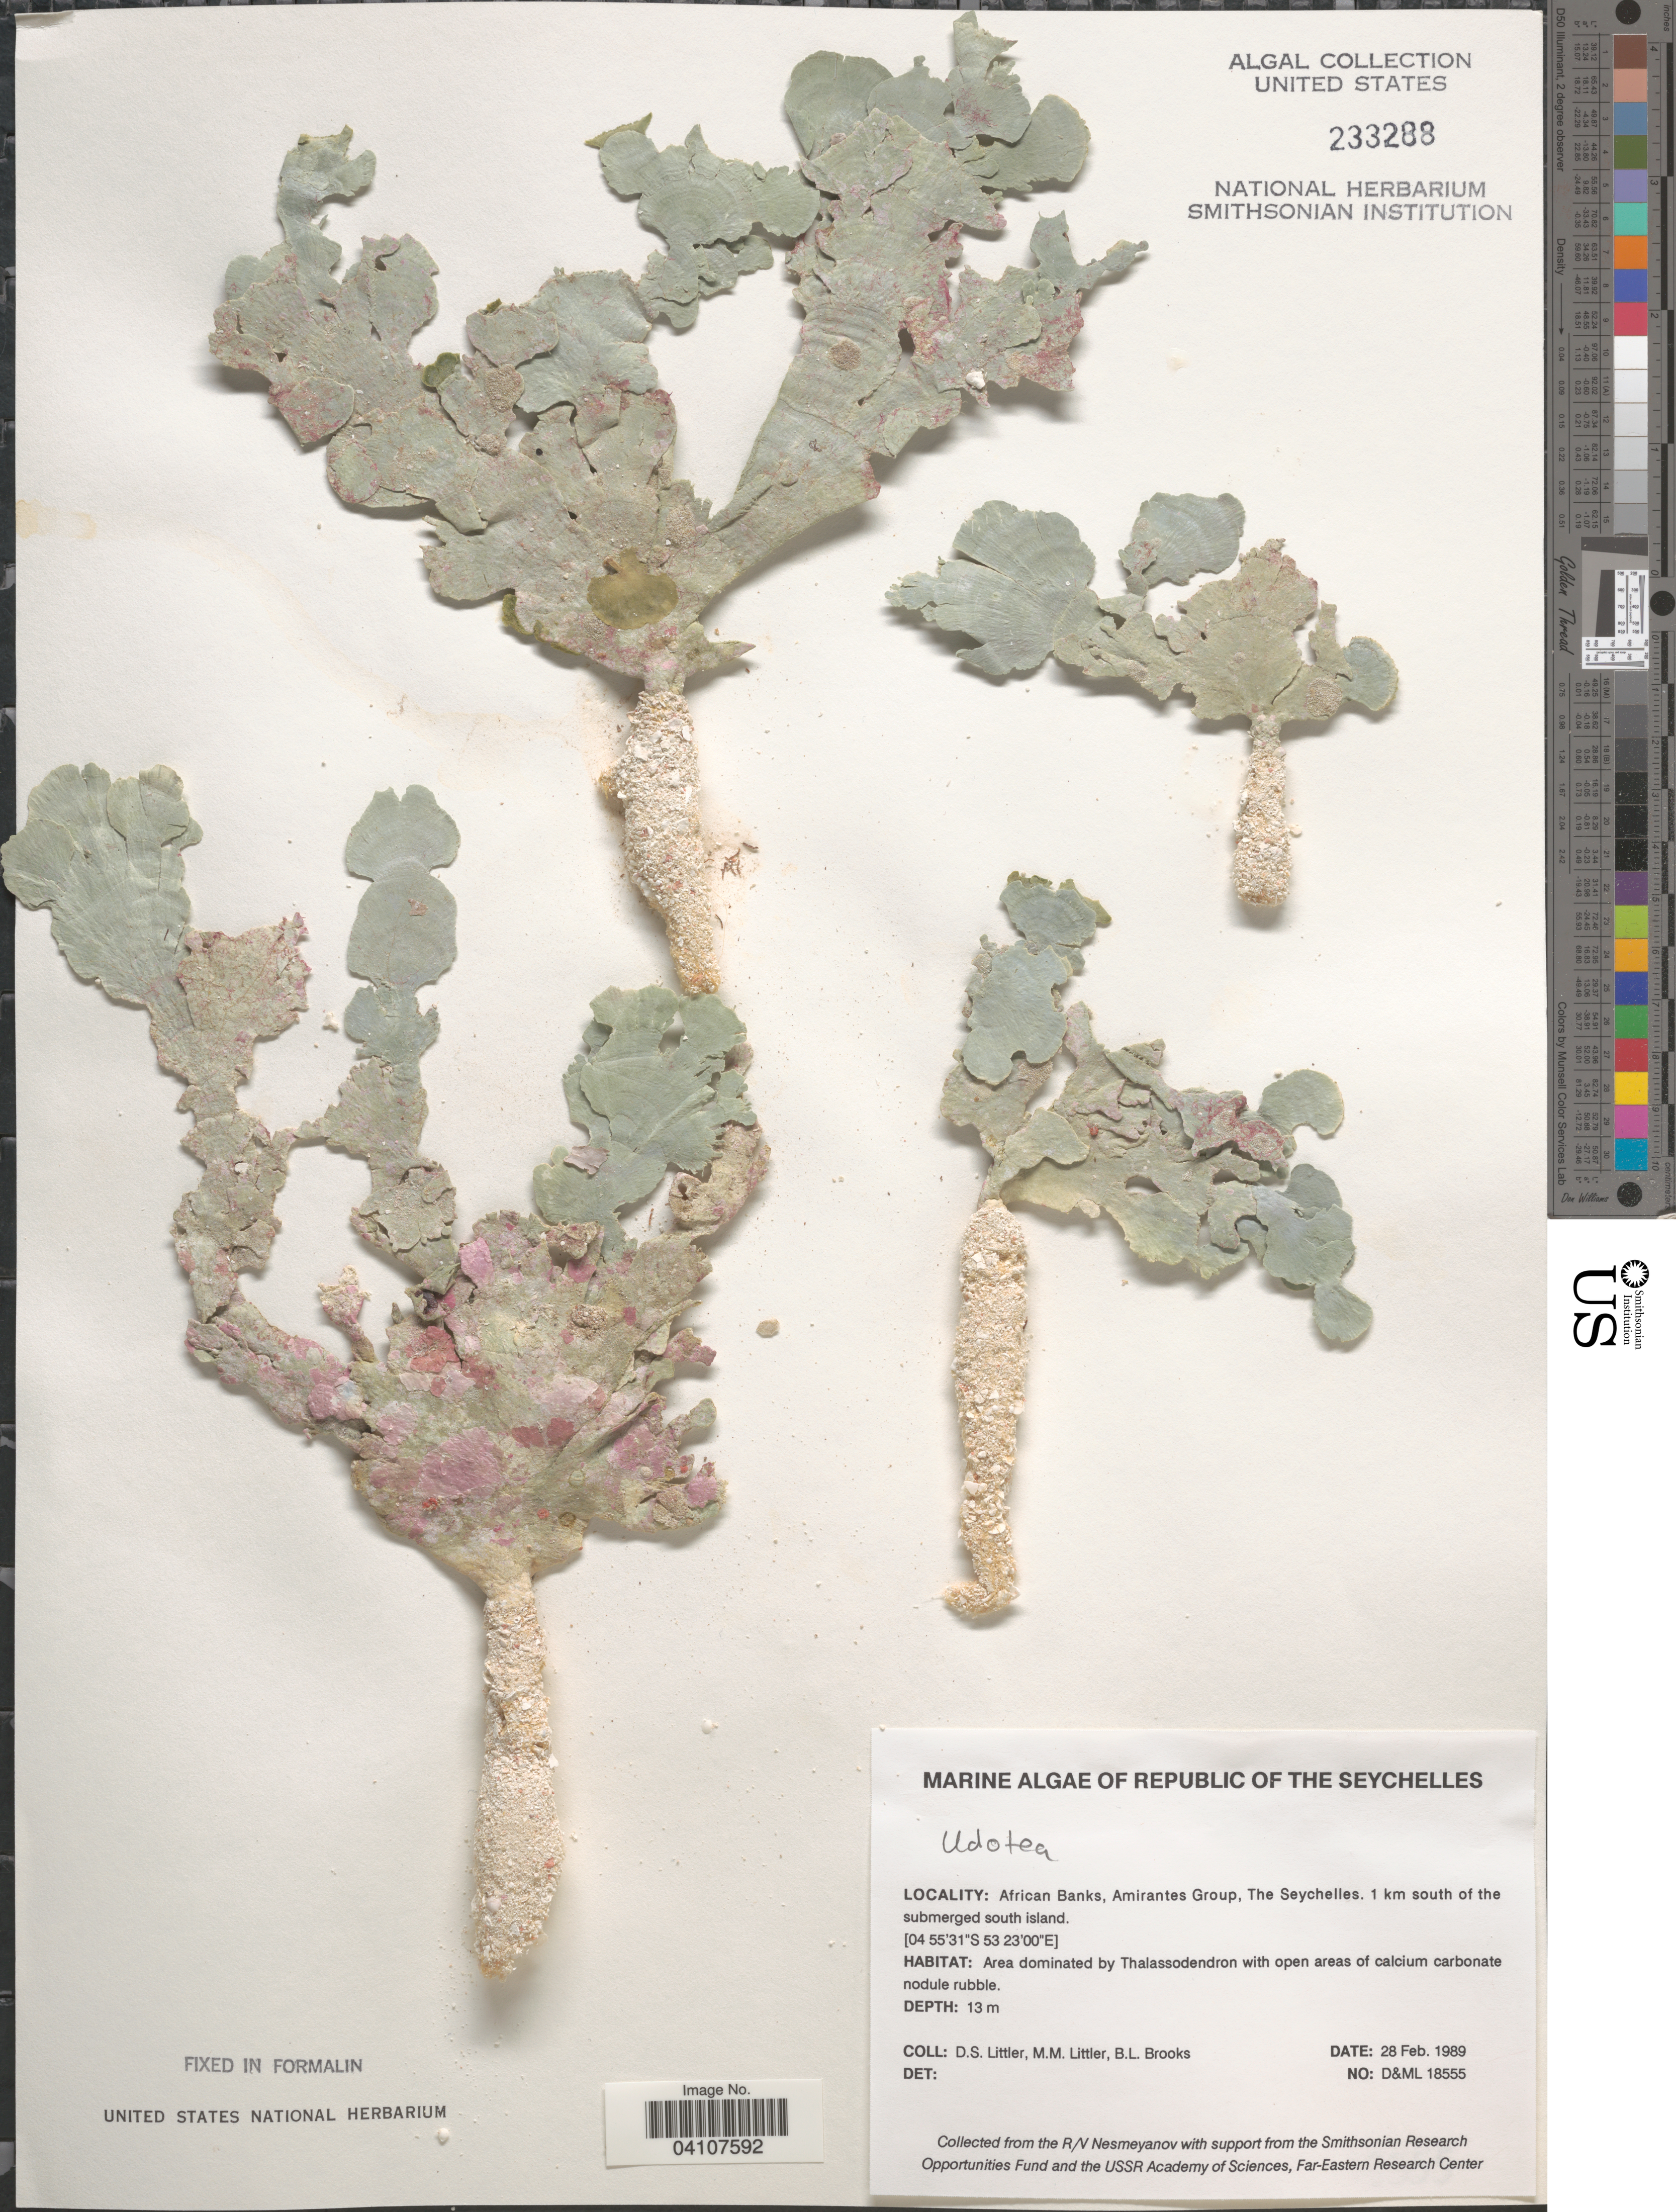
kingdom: Plantae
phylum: Chlorophyta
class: Ulvophyceae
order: Bryopsidales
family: Udoteaceae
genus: Udotea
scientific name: Udotea sp.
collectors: D. S. Littler & B. Brooks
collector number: D&ML18555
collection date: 1989-02-28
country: Seychelles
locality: Republic of the Seychelles. African Banks, Amirantes Group. 1 km south of the submerged south island.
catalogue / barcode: US 233288